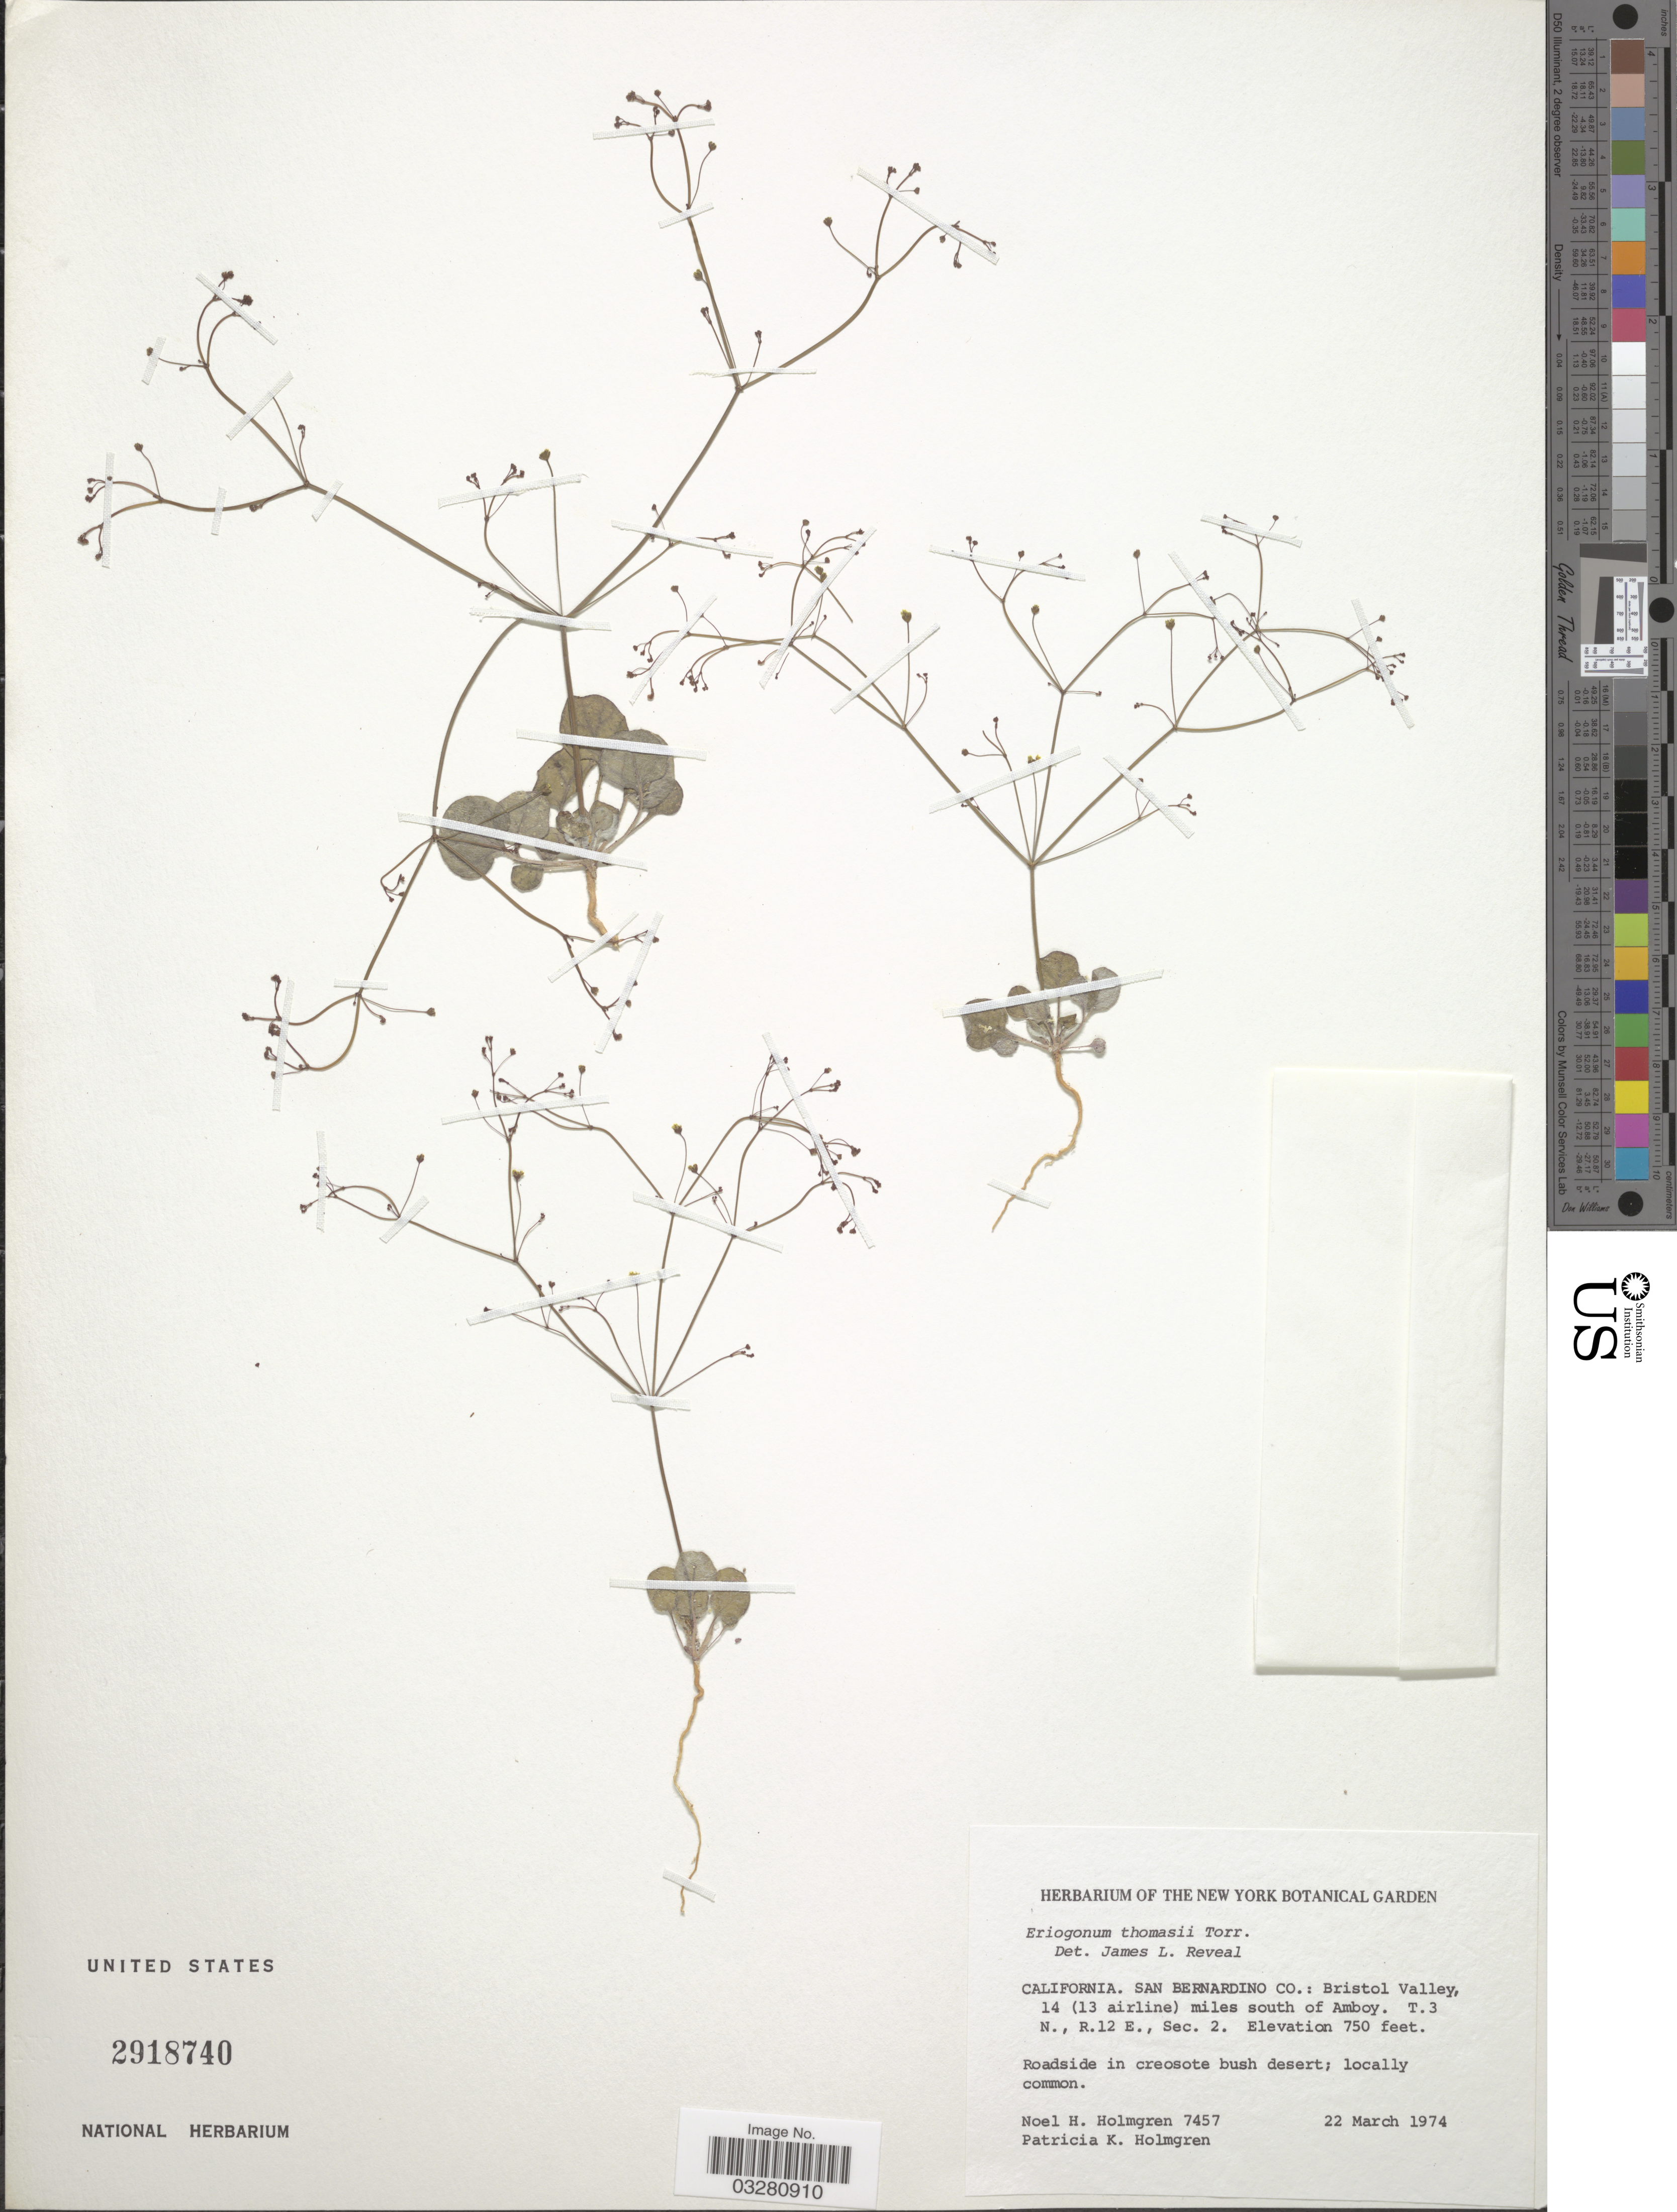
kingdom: Plantae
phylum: Tracheophyta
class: Magnoliopsida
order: Caryophyllales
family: Polygonaceae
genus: Eriogonum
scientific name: Eriogonum thomasii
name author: Torr.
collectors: N. H. Holmgren & P. K. Holmgren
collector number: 7457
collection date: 1974-03-22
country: United States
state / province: California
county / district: San Bernardino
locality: San Bernardino Co.: Bristol Valley, 14 (13 airline) miles south of Amboy. T.3 N., R.12 E., Sec. 2.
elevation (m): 229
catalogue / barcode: US 2918740